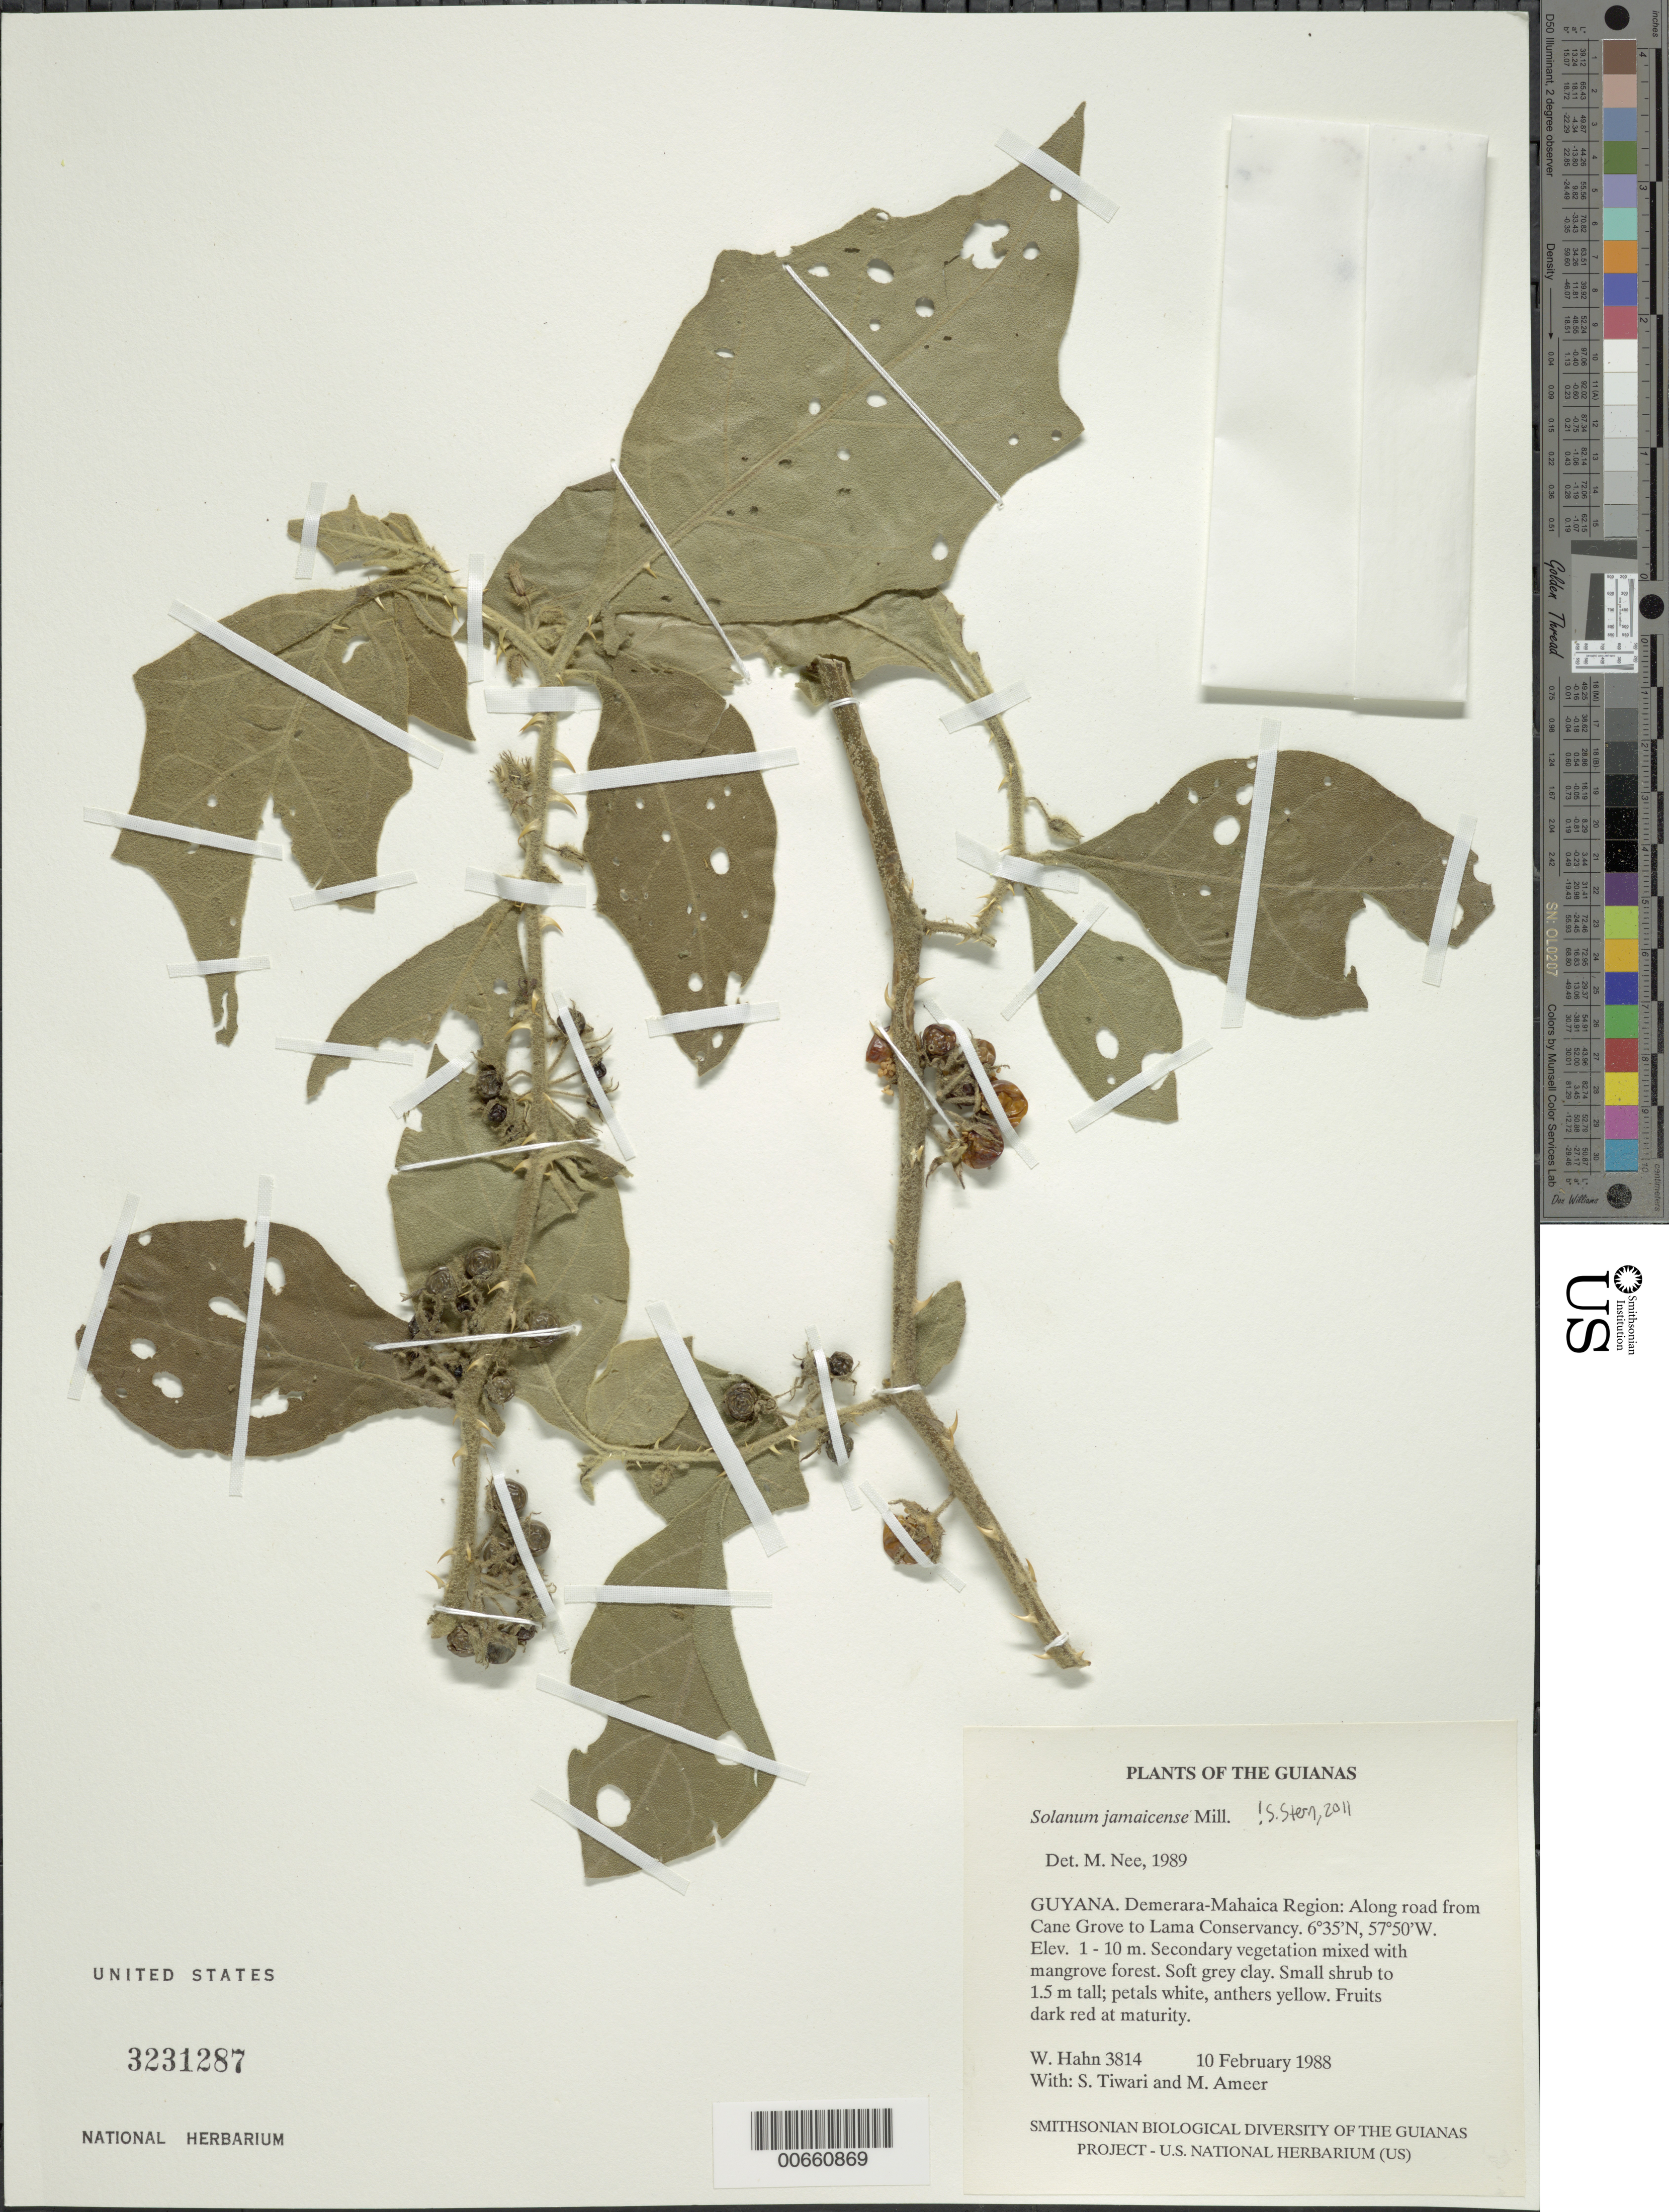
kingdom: Plantae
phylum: Tracheophyta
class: Magnoliopsida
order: Solanales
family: Solanaceae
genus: Solanum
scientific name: Solanum jamaicense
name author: Mill.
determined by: Nee, Michael H.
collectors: W. Hahn, S. Tiwari & M. Ameer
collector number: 3814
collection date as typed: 2 Feb 1988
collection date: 1988-02-02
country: Guyana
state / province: Demerara-Mahaica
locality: Along road from Cane Grove to Lama Conservancy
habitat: Secondary vegetation mixed with mangrove forest. Soft grey clay.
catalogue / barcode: US 3231287